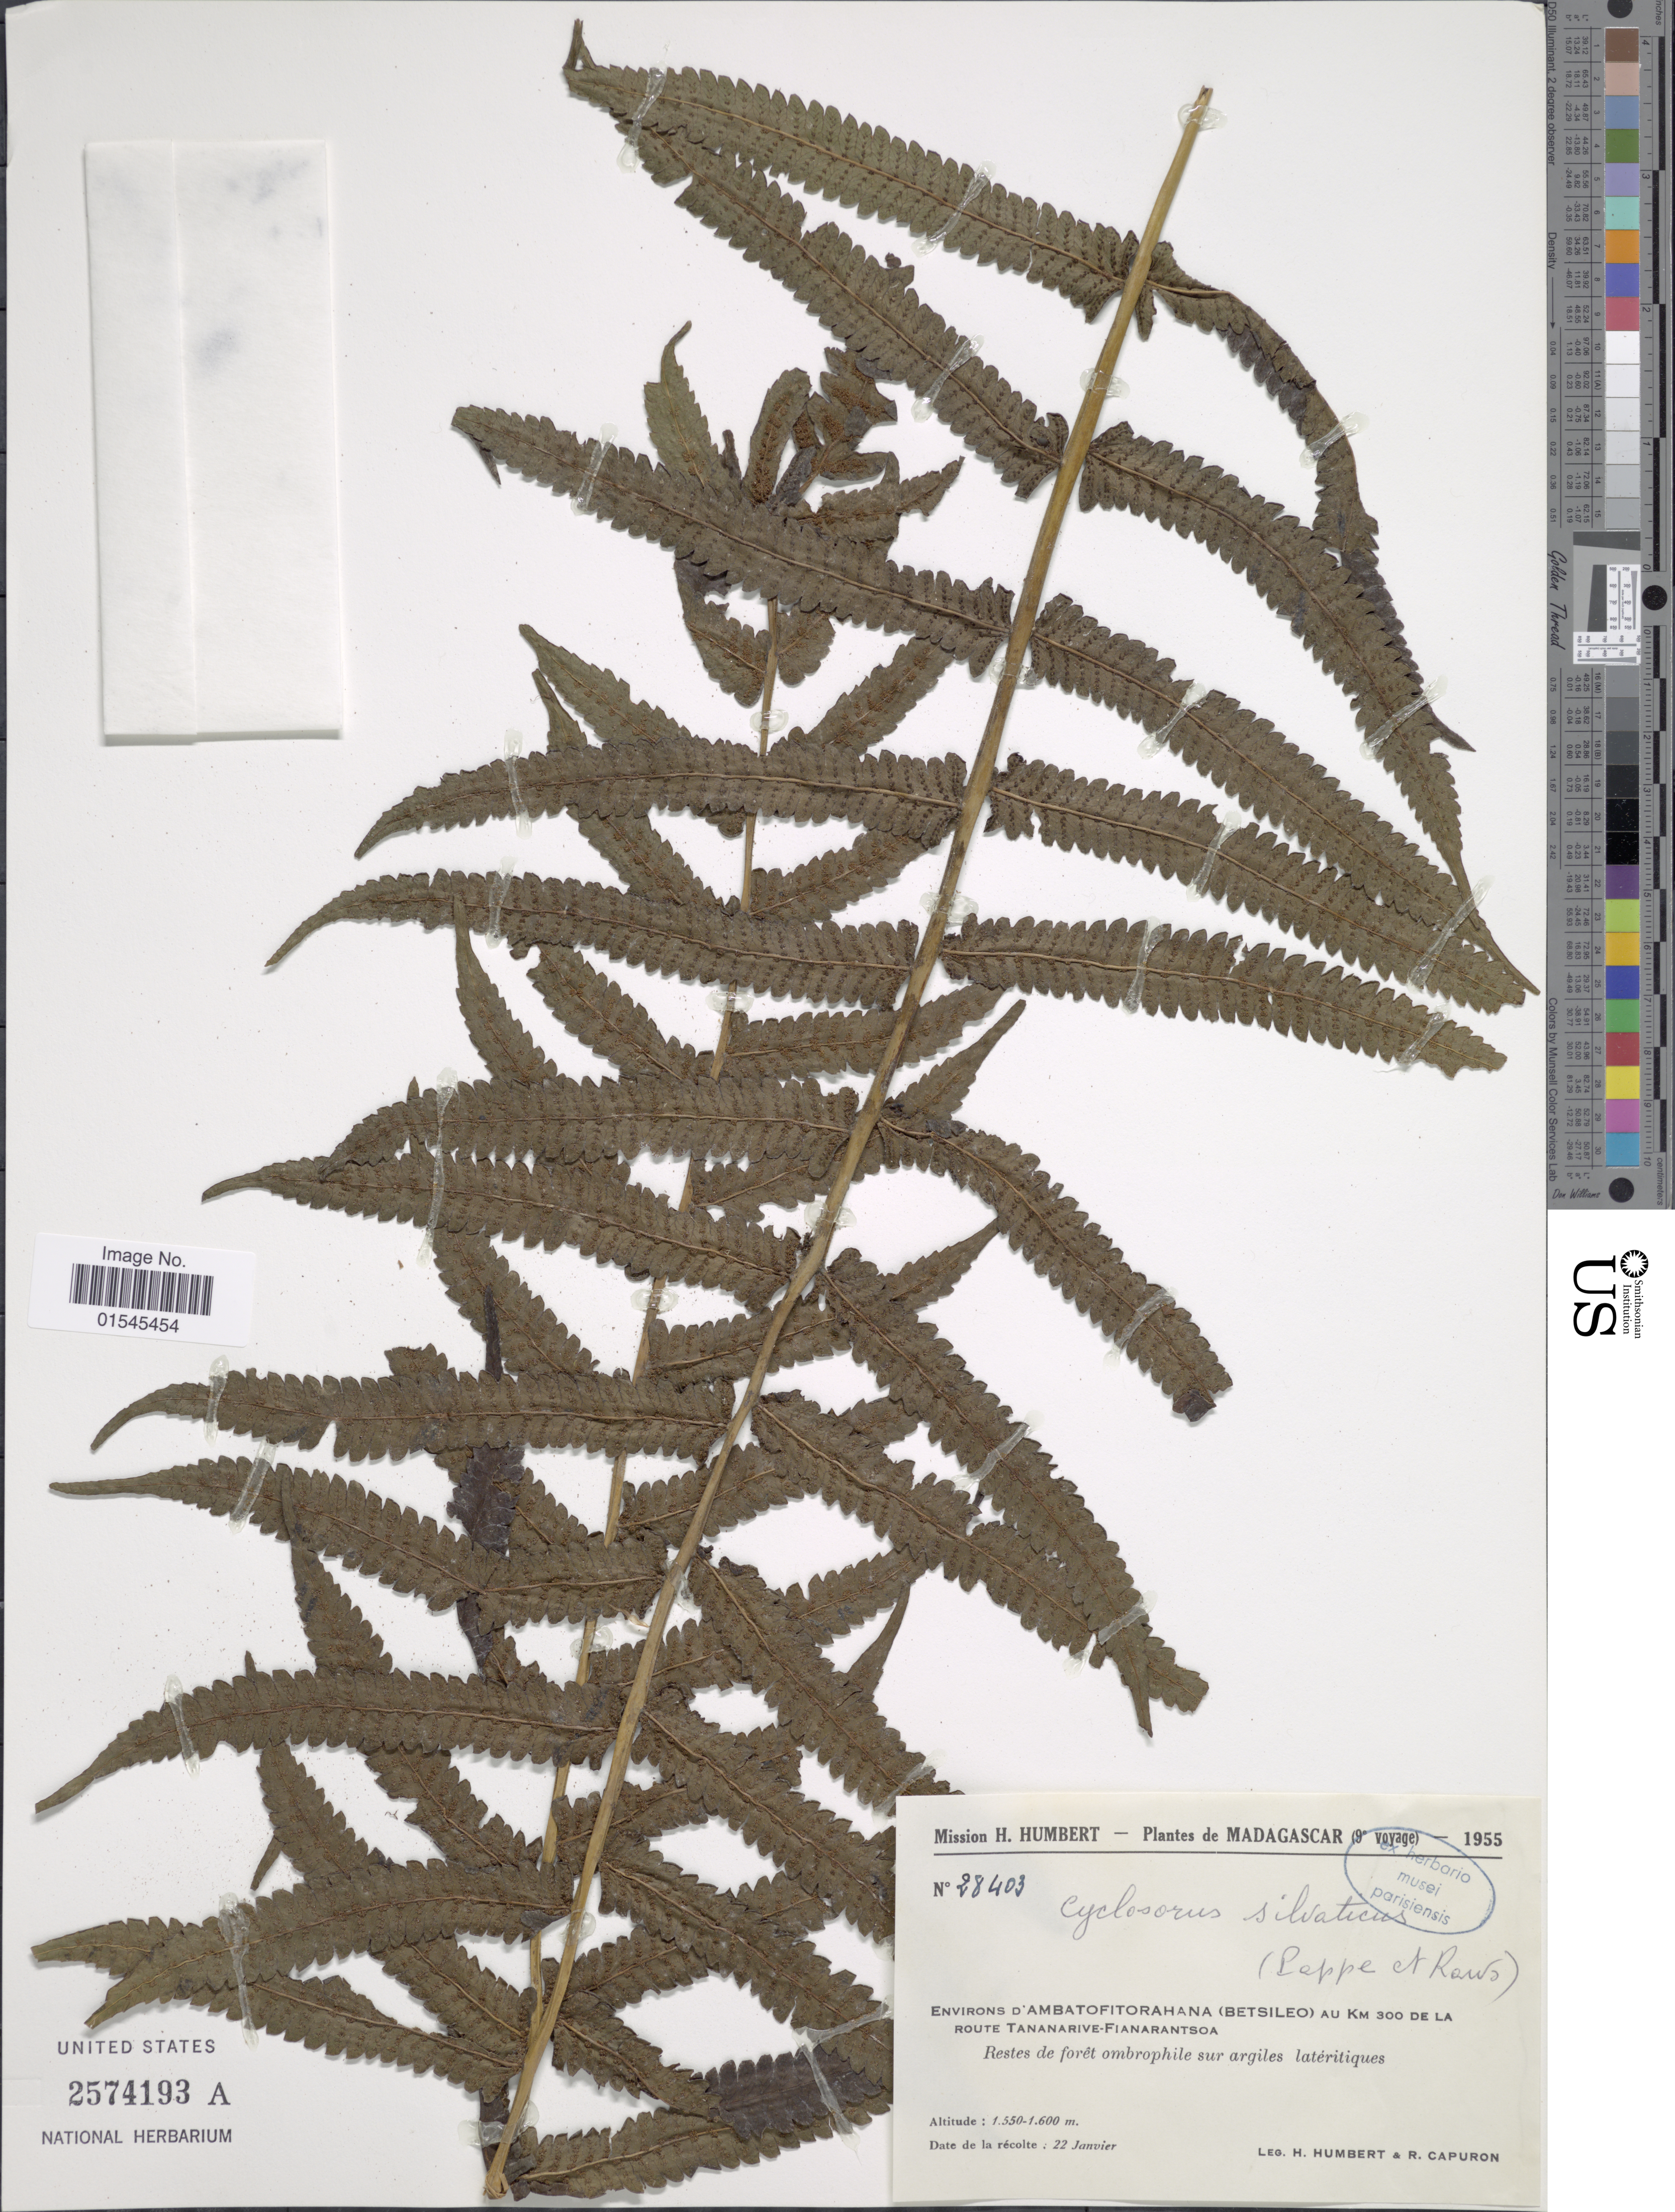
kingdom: Plantae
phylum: Tracheophyta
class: Polypodiopsida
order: Polypodiales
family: Thelypteridaceae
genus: Sphaerostephanos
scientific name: Sphaerostephanos unitus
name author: (L.) Holttum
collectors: H. Humbert & R. Capuron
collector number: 28403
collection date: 1955-01-22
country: Madagascar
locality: Environs d' Ambatofitorahana (Betsileo) au Km 300 de la Route Tananarive-Fianarantosa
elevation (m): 1550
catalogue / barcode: US 2574193A